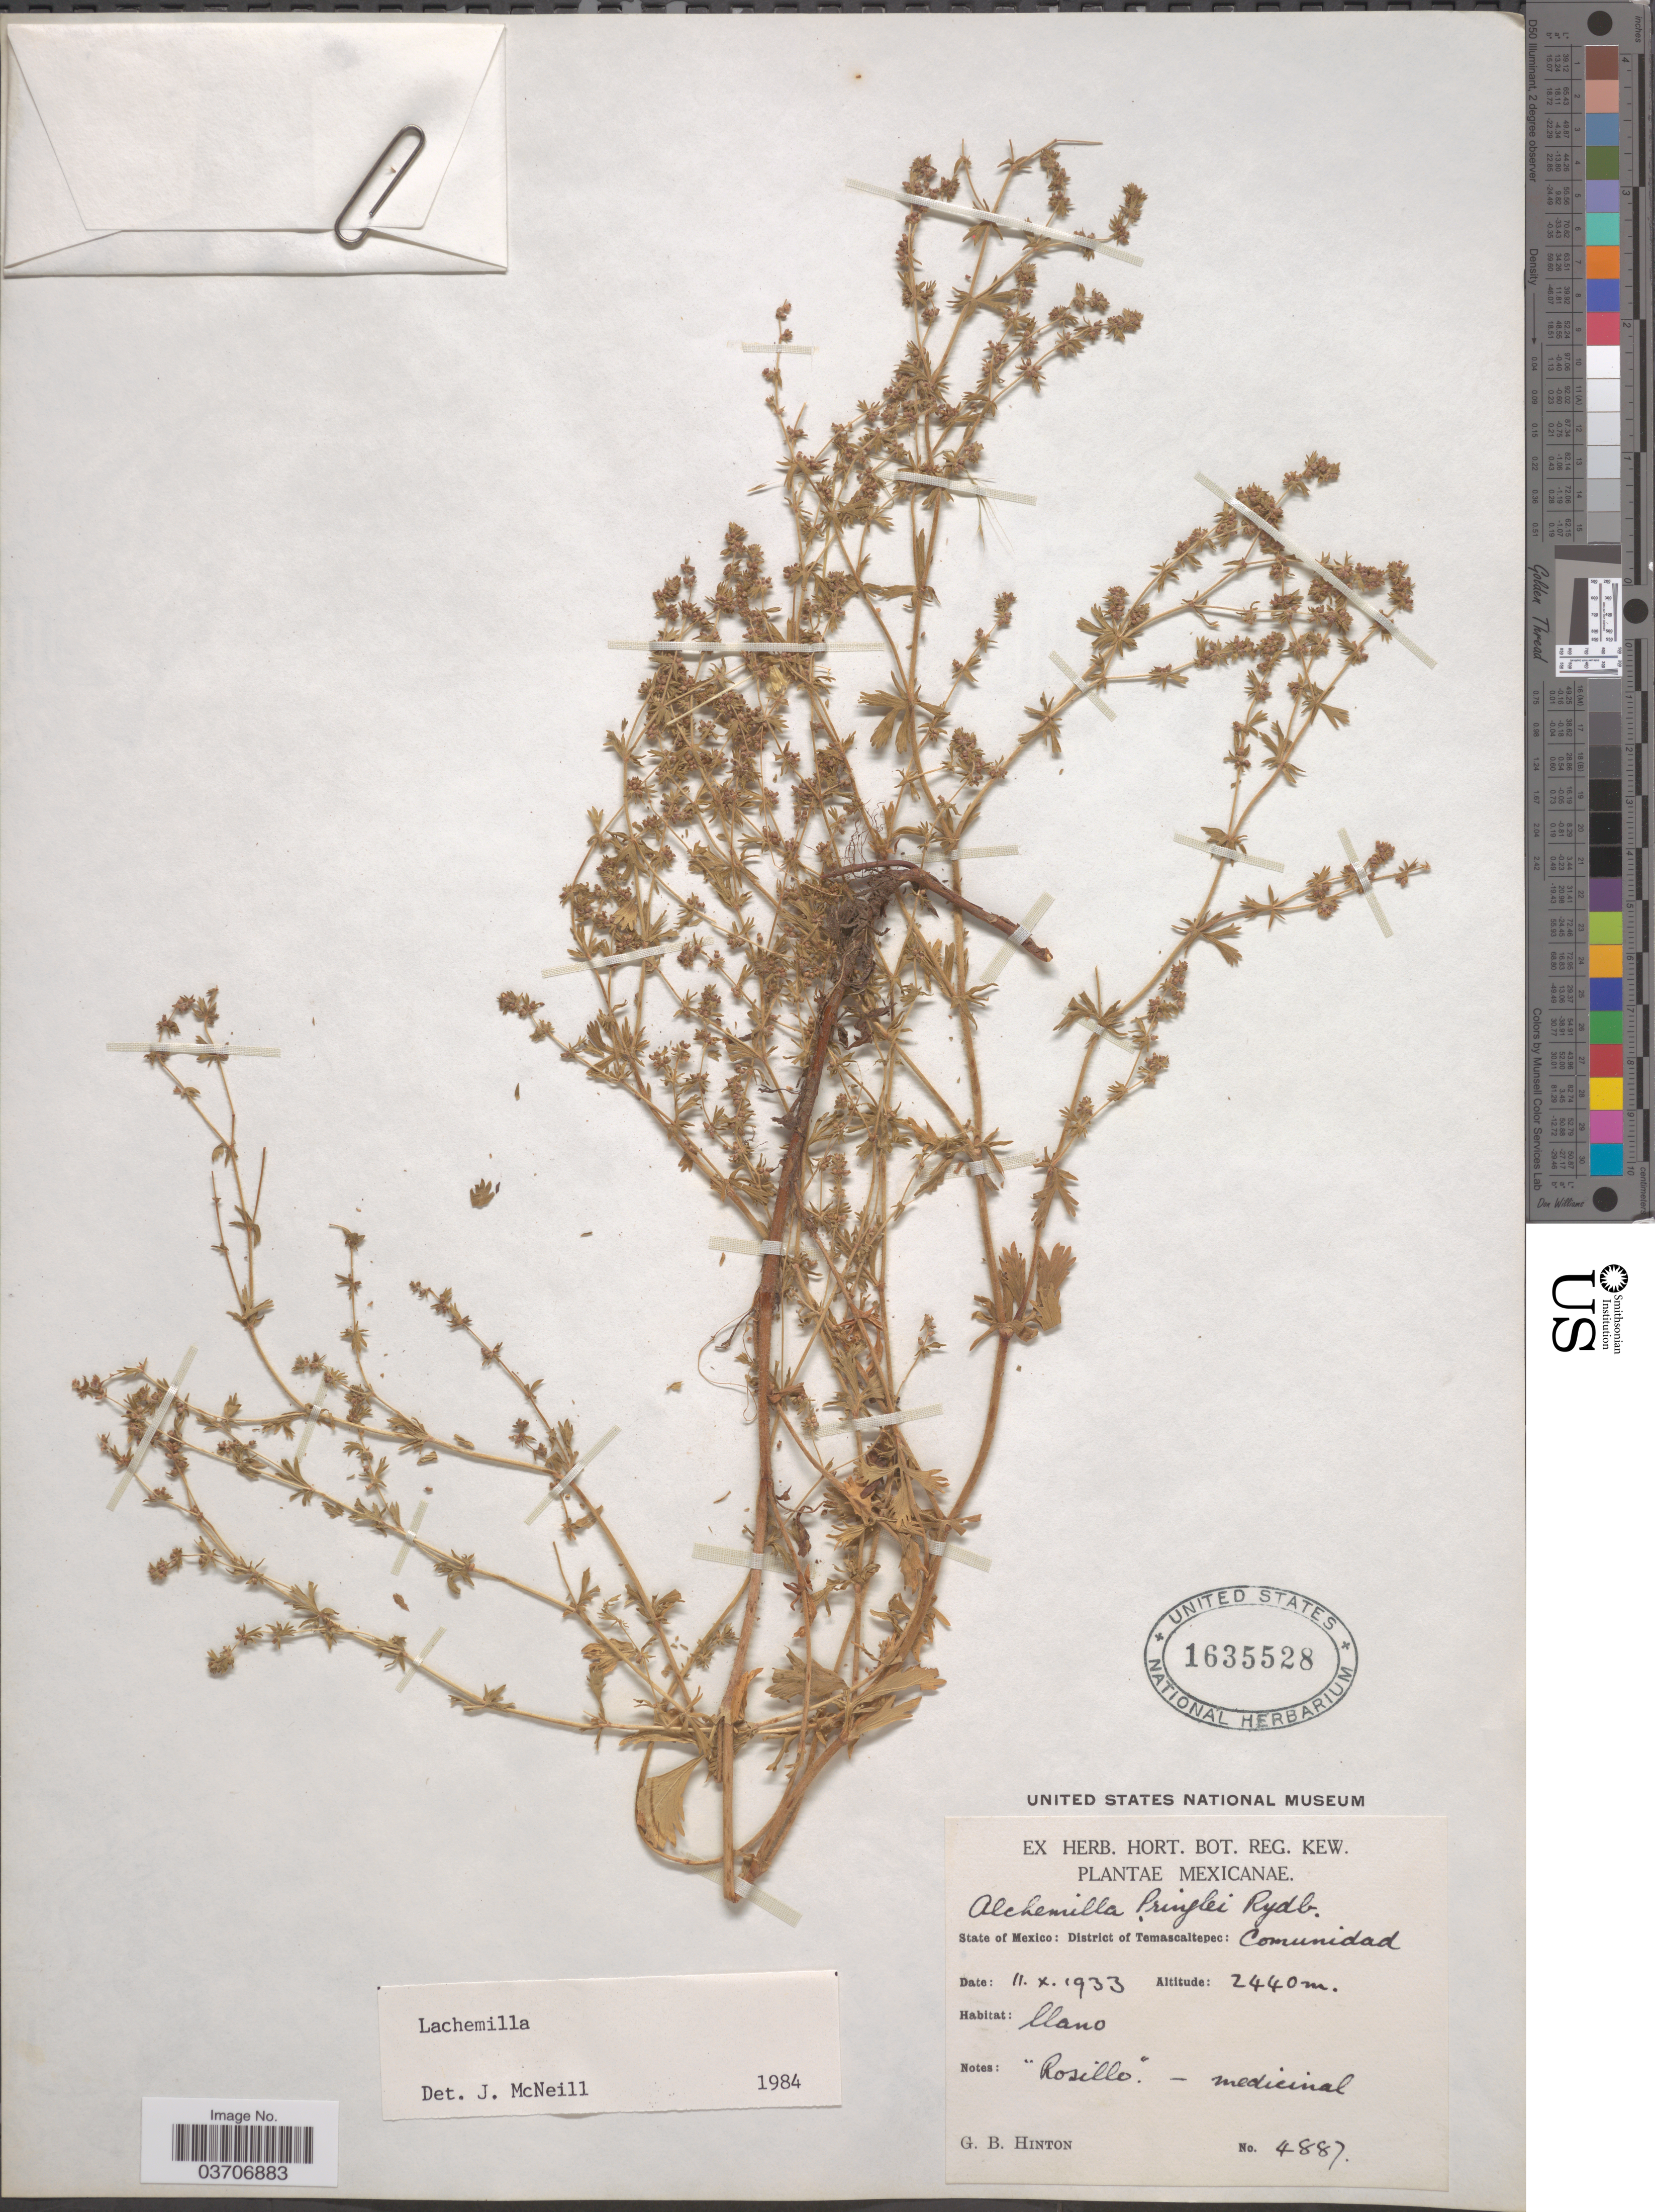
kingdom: Plantae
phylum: Tracheophyta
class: Magnoliopsida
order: Rosales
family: Rosaceae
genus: Lachemilla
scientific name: Lachemilla sp.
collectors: G. B. Hinton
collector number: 4887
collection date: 1933-10-11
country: Mexico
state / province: México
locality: District of Temascaltepec: Comunidad.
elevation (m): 2440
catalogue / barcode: US 1635528